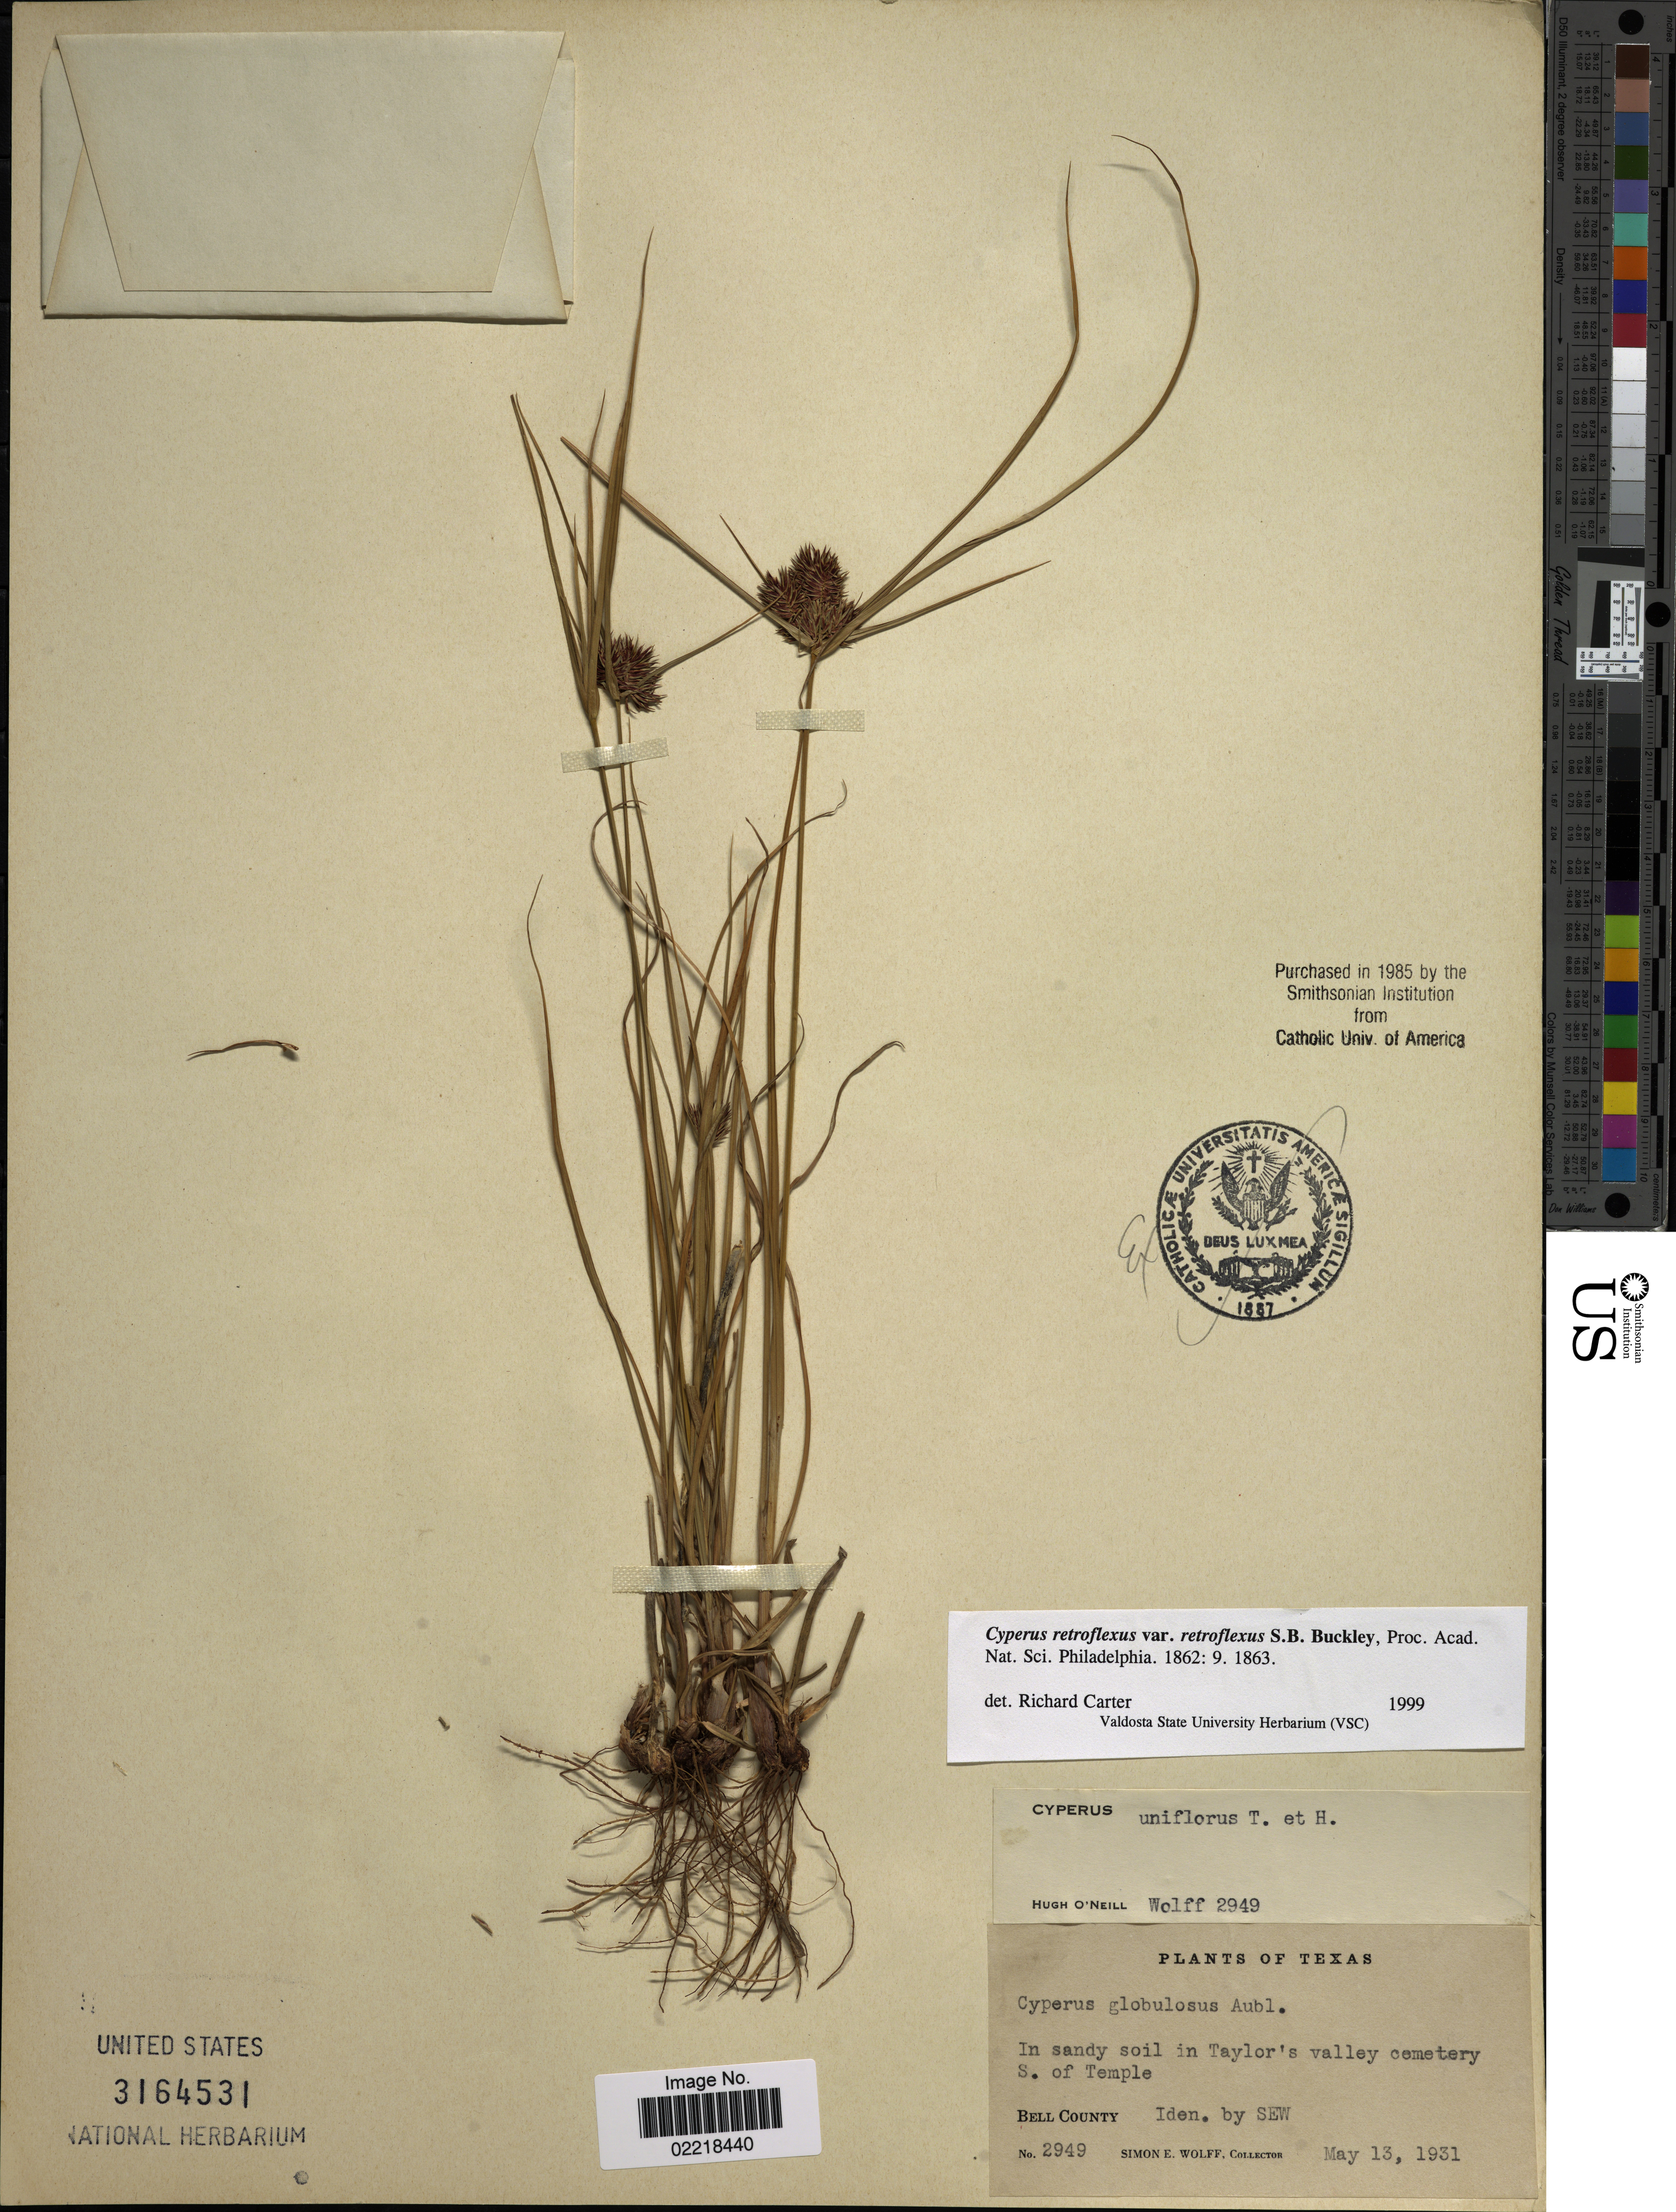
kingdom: Plantae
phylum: Tracheophyta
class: Liliopsida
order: Poales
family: Cyperaceae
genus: Cyperus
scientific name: Cyperus retroflexus var. retroflexus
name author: Buckley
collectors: S. E. Wolff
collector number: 2949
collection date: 1931-05-13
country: United States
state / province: Texas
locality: In Taylor's valley cemetery S. of Temple, Bell County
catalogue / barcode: US 3164531